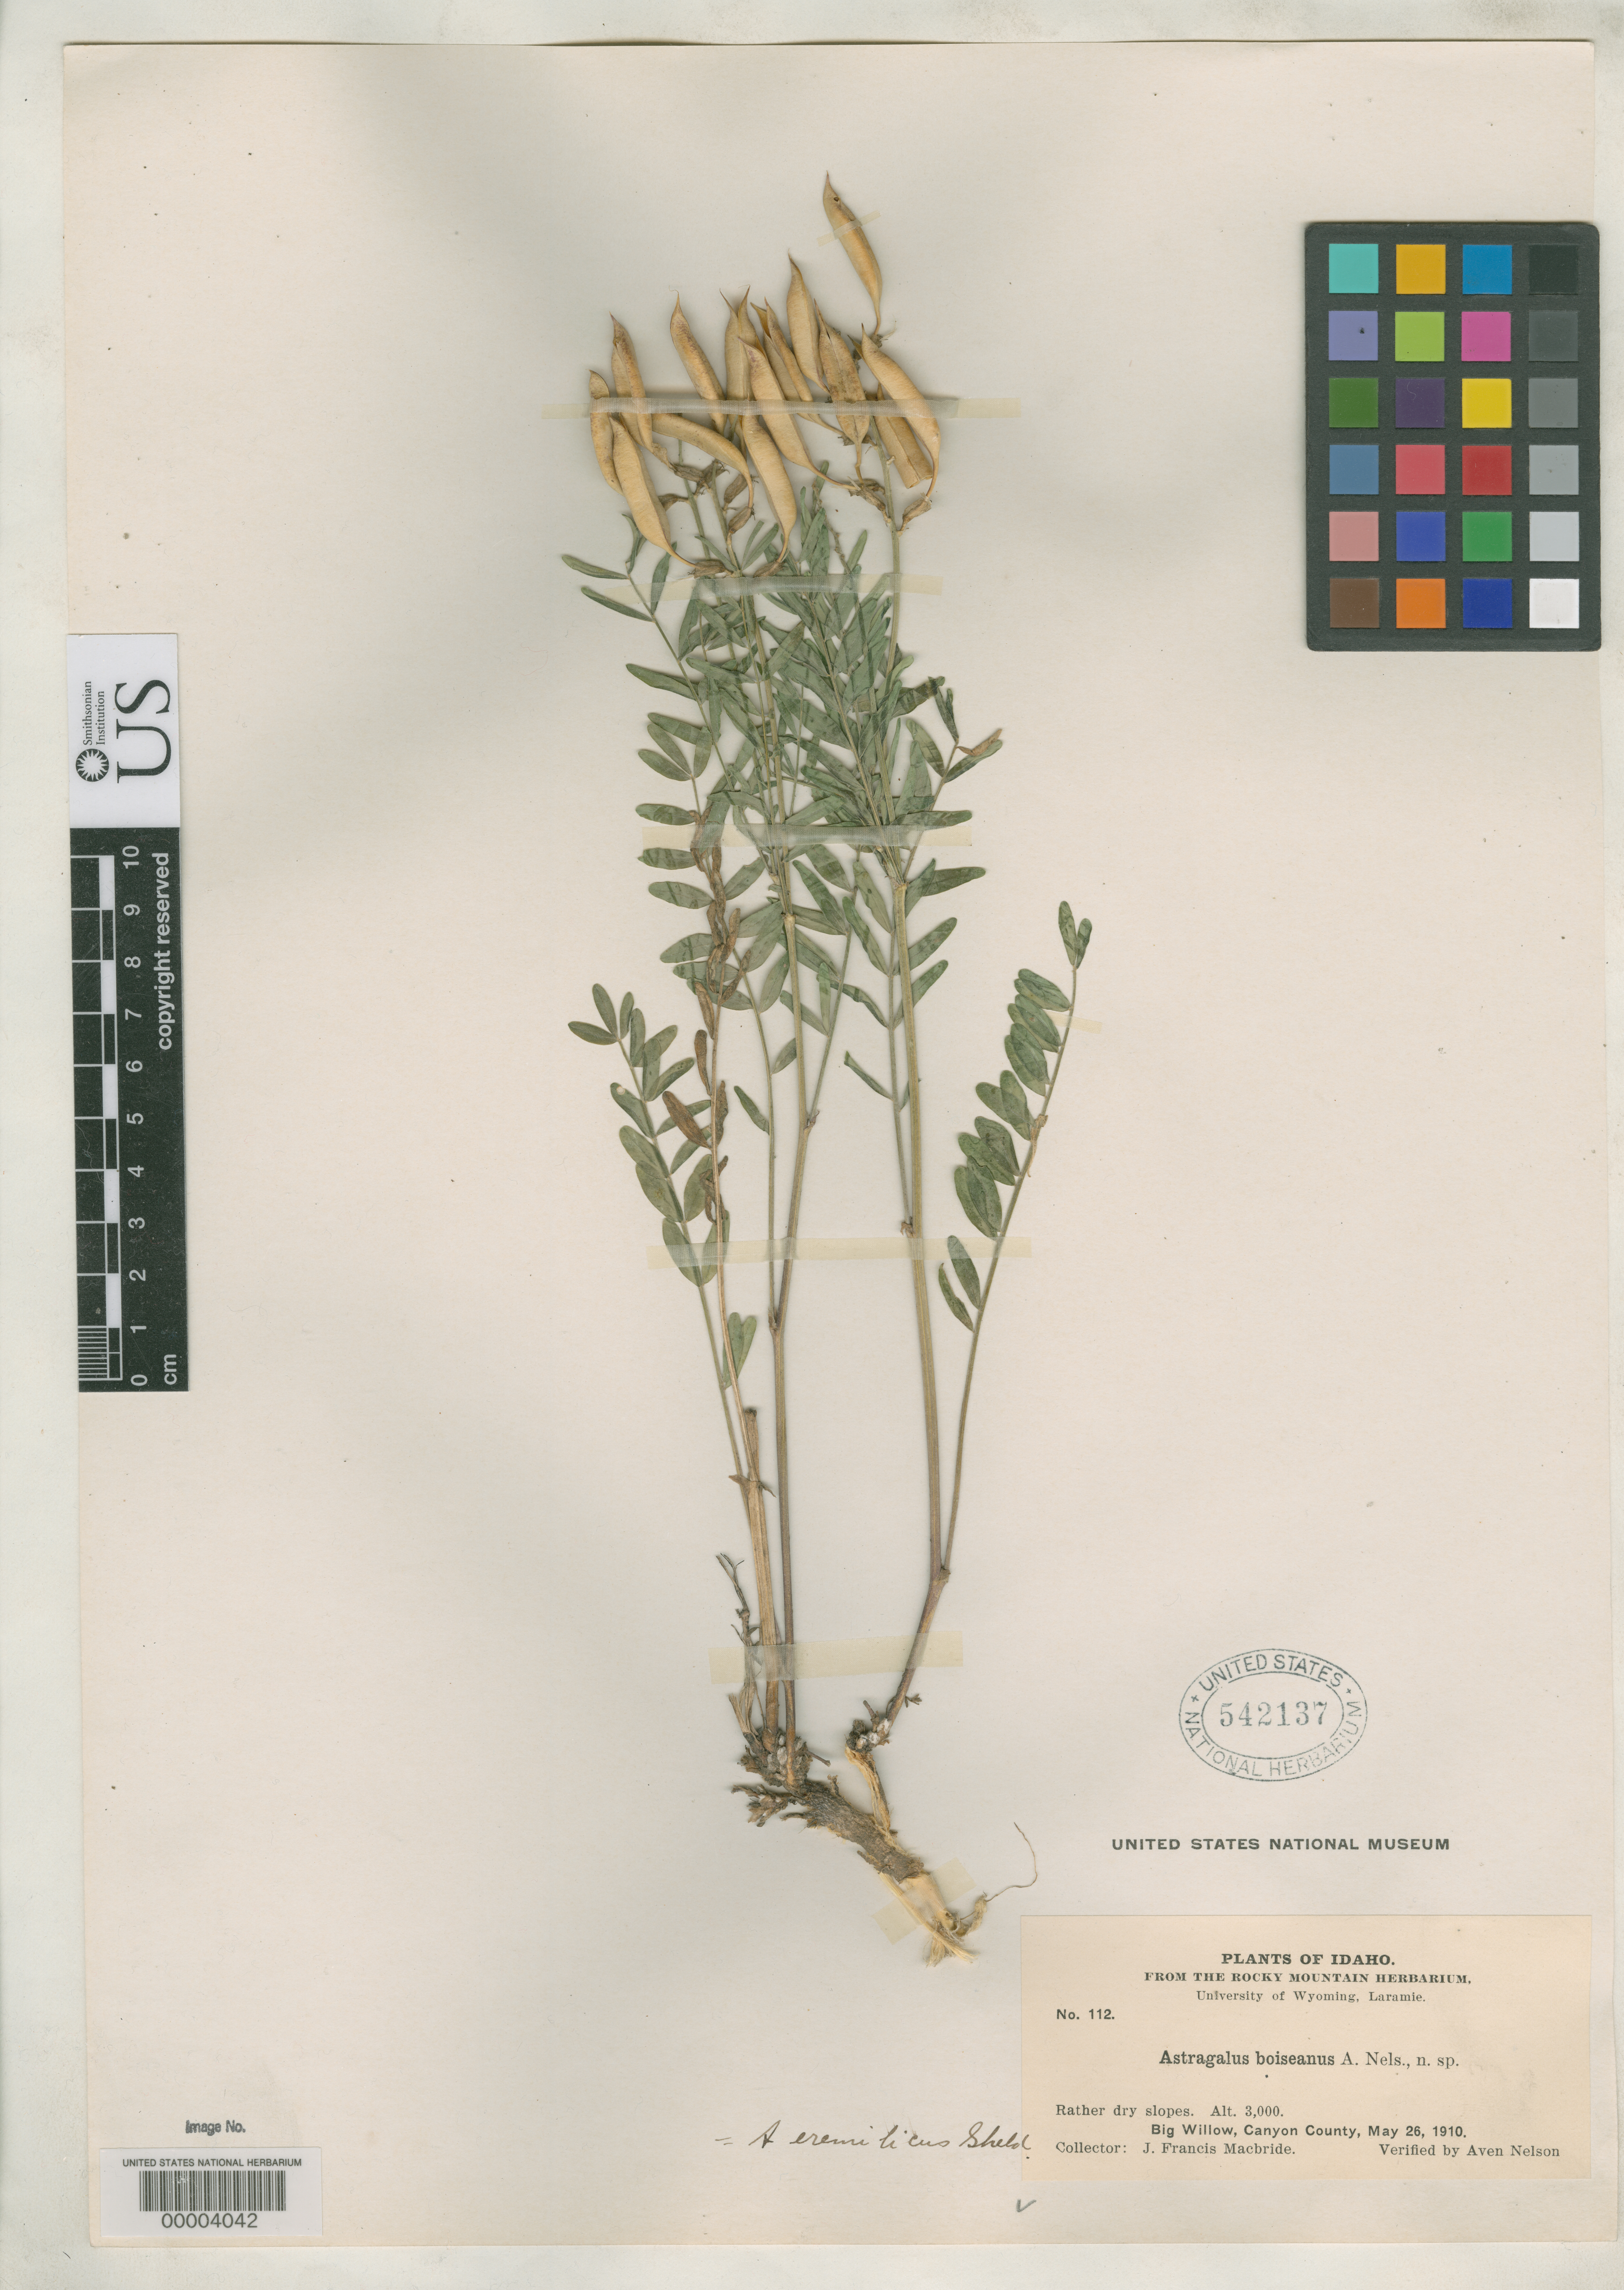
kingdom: Plantae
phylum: Tracheophyta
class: Magnoliopsida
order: Fabales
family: Fabaceae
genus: Astragalus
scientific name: Astragalus boiseanus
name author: A. Nelson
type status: Isotype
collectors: J. F. Macbride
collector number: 112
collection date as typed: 26 May 1910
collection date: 1910-05-26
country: United States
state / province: Idaho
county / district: Canyon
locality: Big Willow.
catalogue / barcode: US 542137